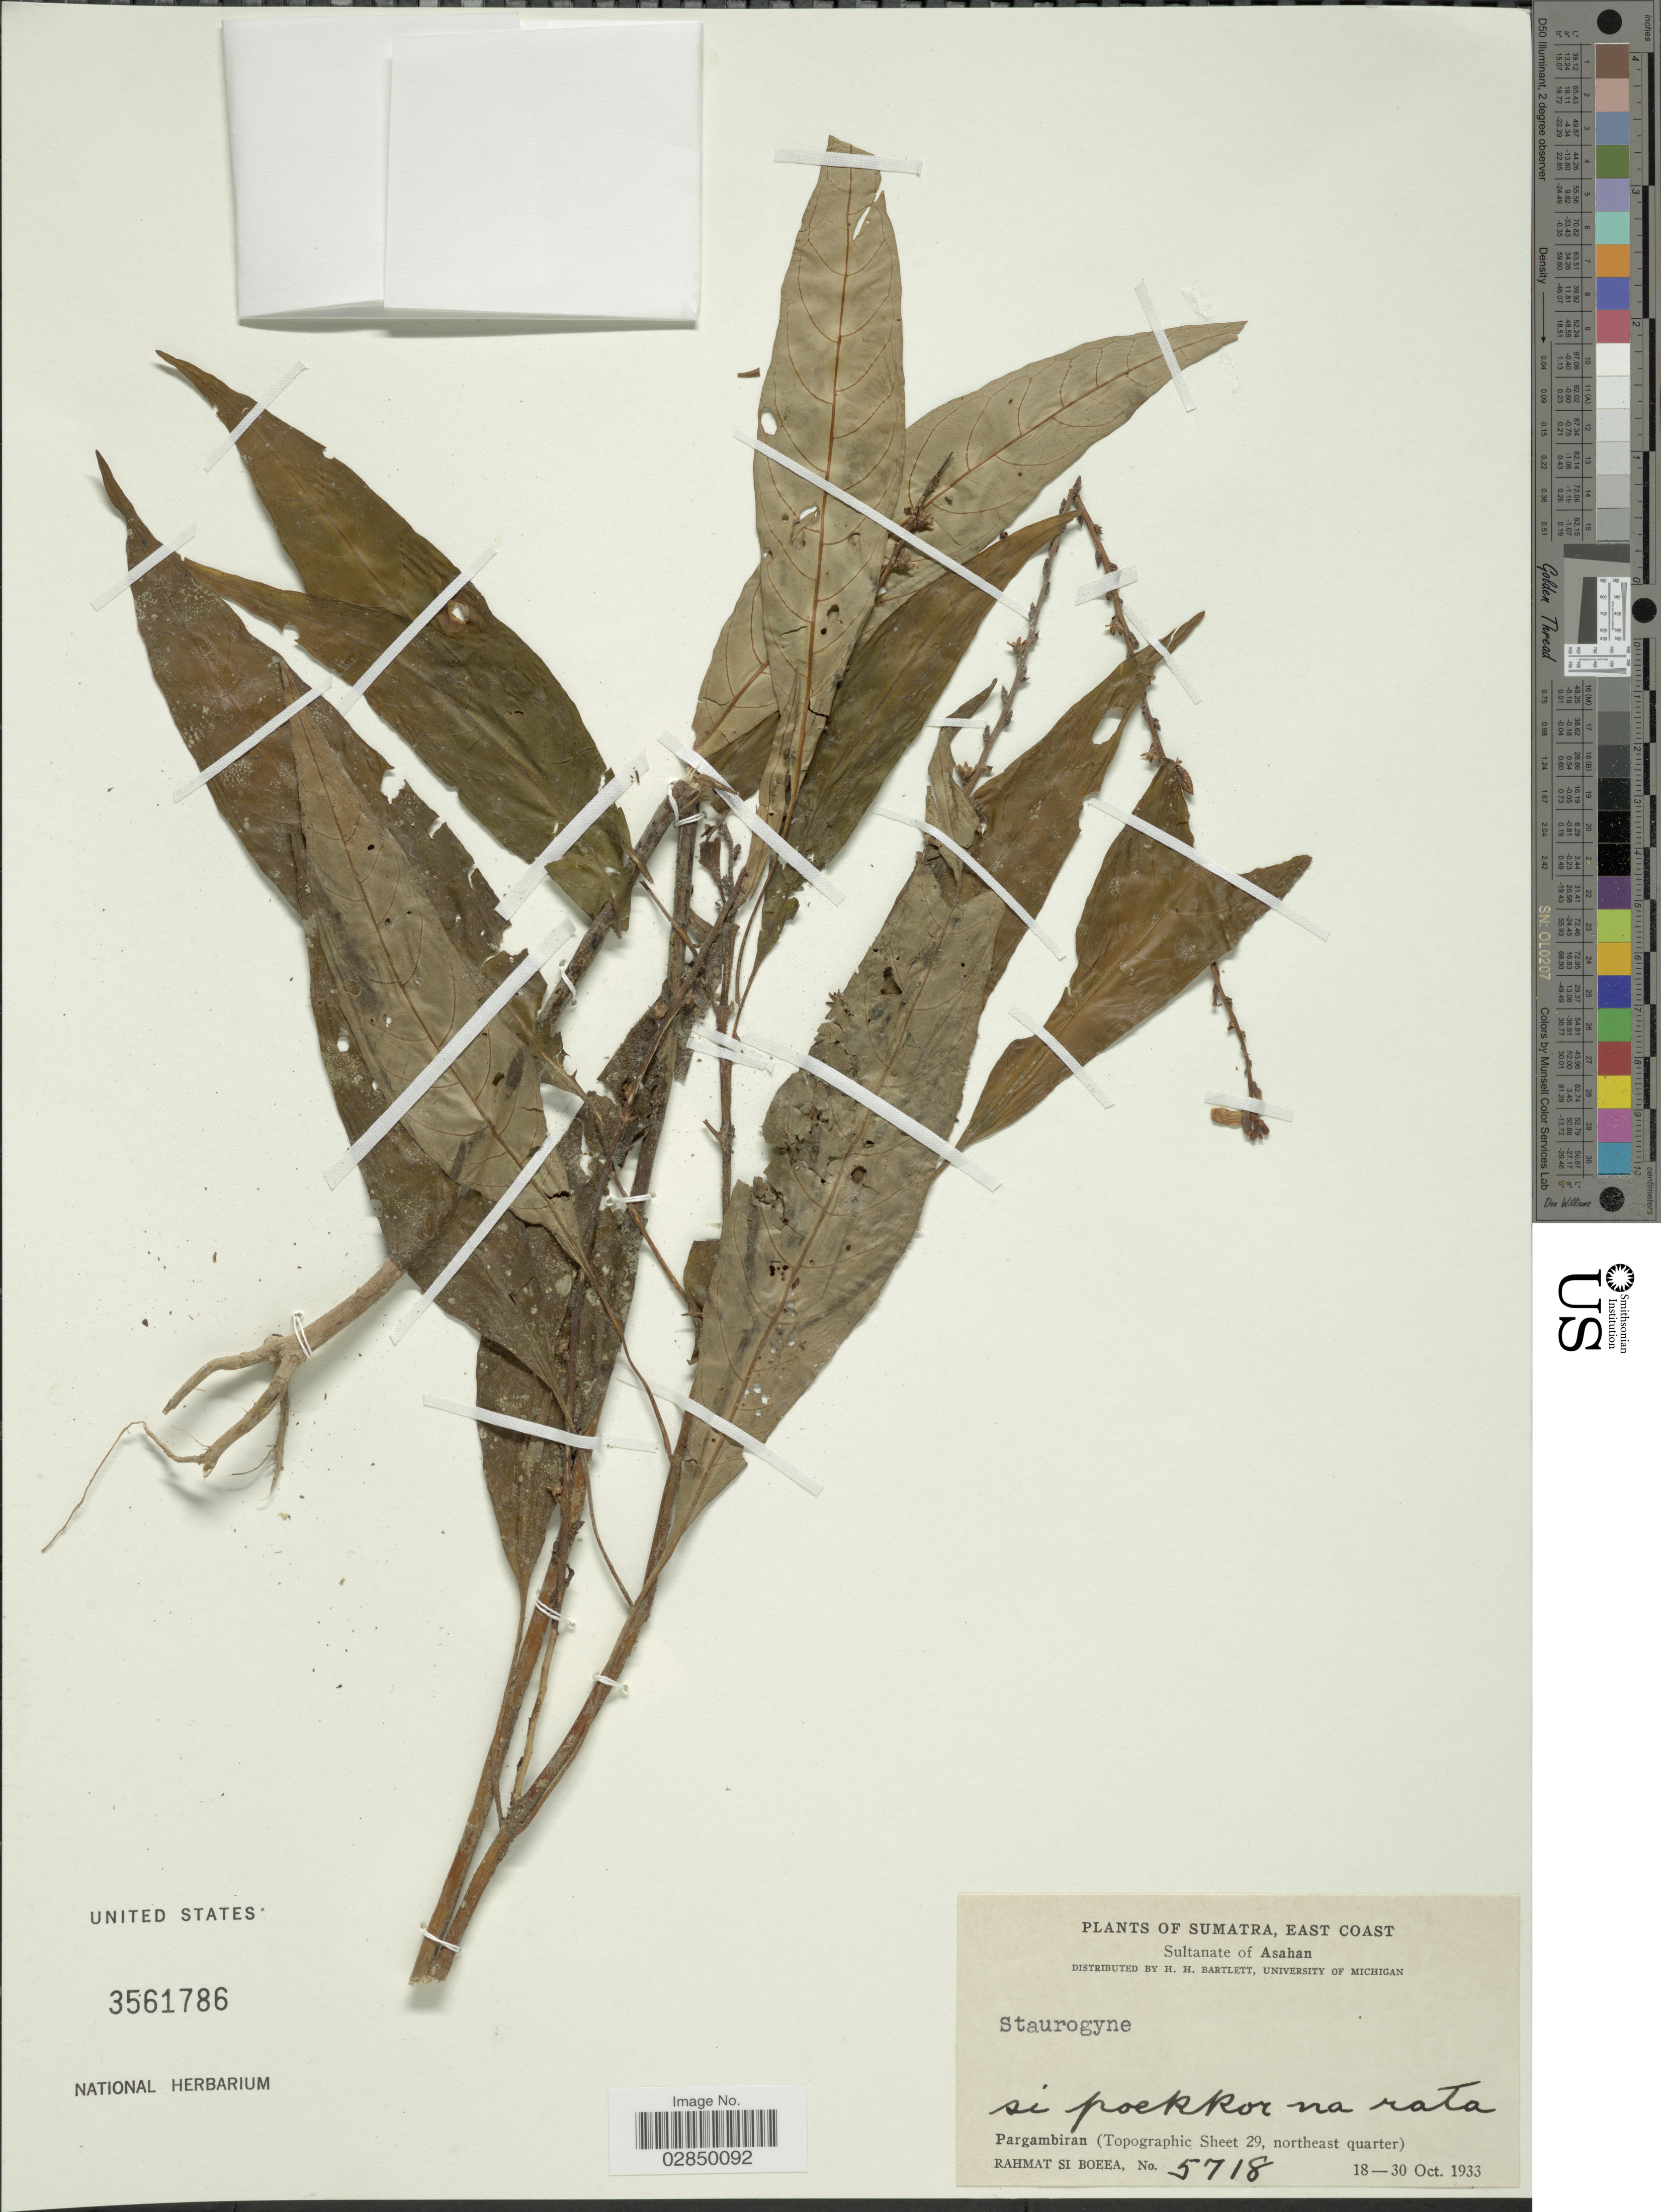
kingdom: Plantae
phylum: Tracheophyta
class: Magnoliopsida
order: Lamiales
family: Acanthaceae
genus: Staurogyne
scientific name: Staurogyne sp.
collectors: Rahmat Si Boeea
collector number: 5718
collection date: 1933-10-18/1933-10-30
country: Indonesia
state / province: Sumatra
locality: East Coast. Sultanate of Asahan. Si Poekkor na rata. Pargambiran (Topographic Sheet 29, northeast quarter).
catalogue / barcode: US 3561786